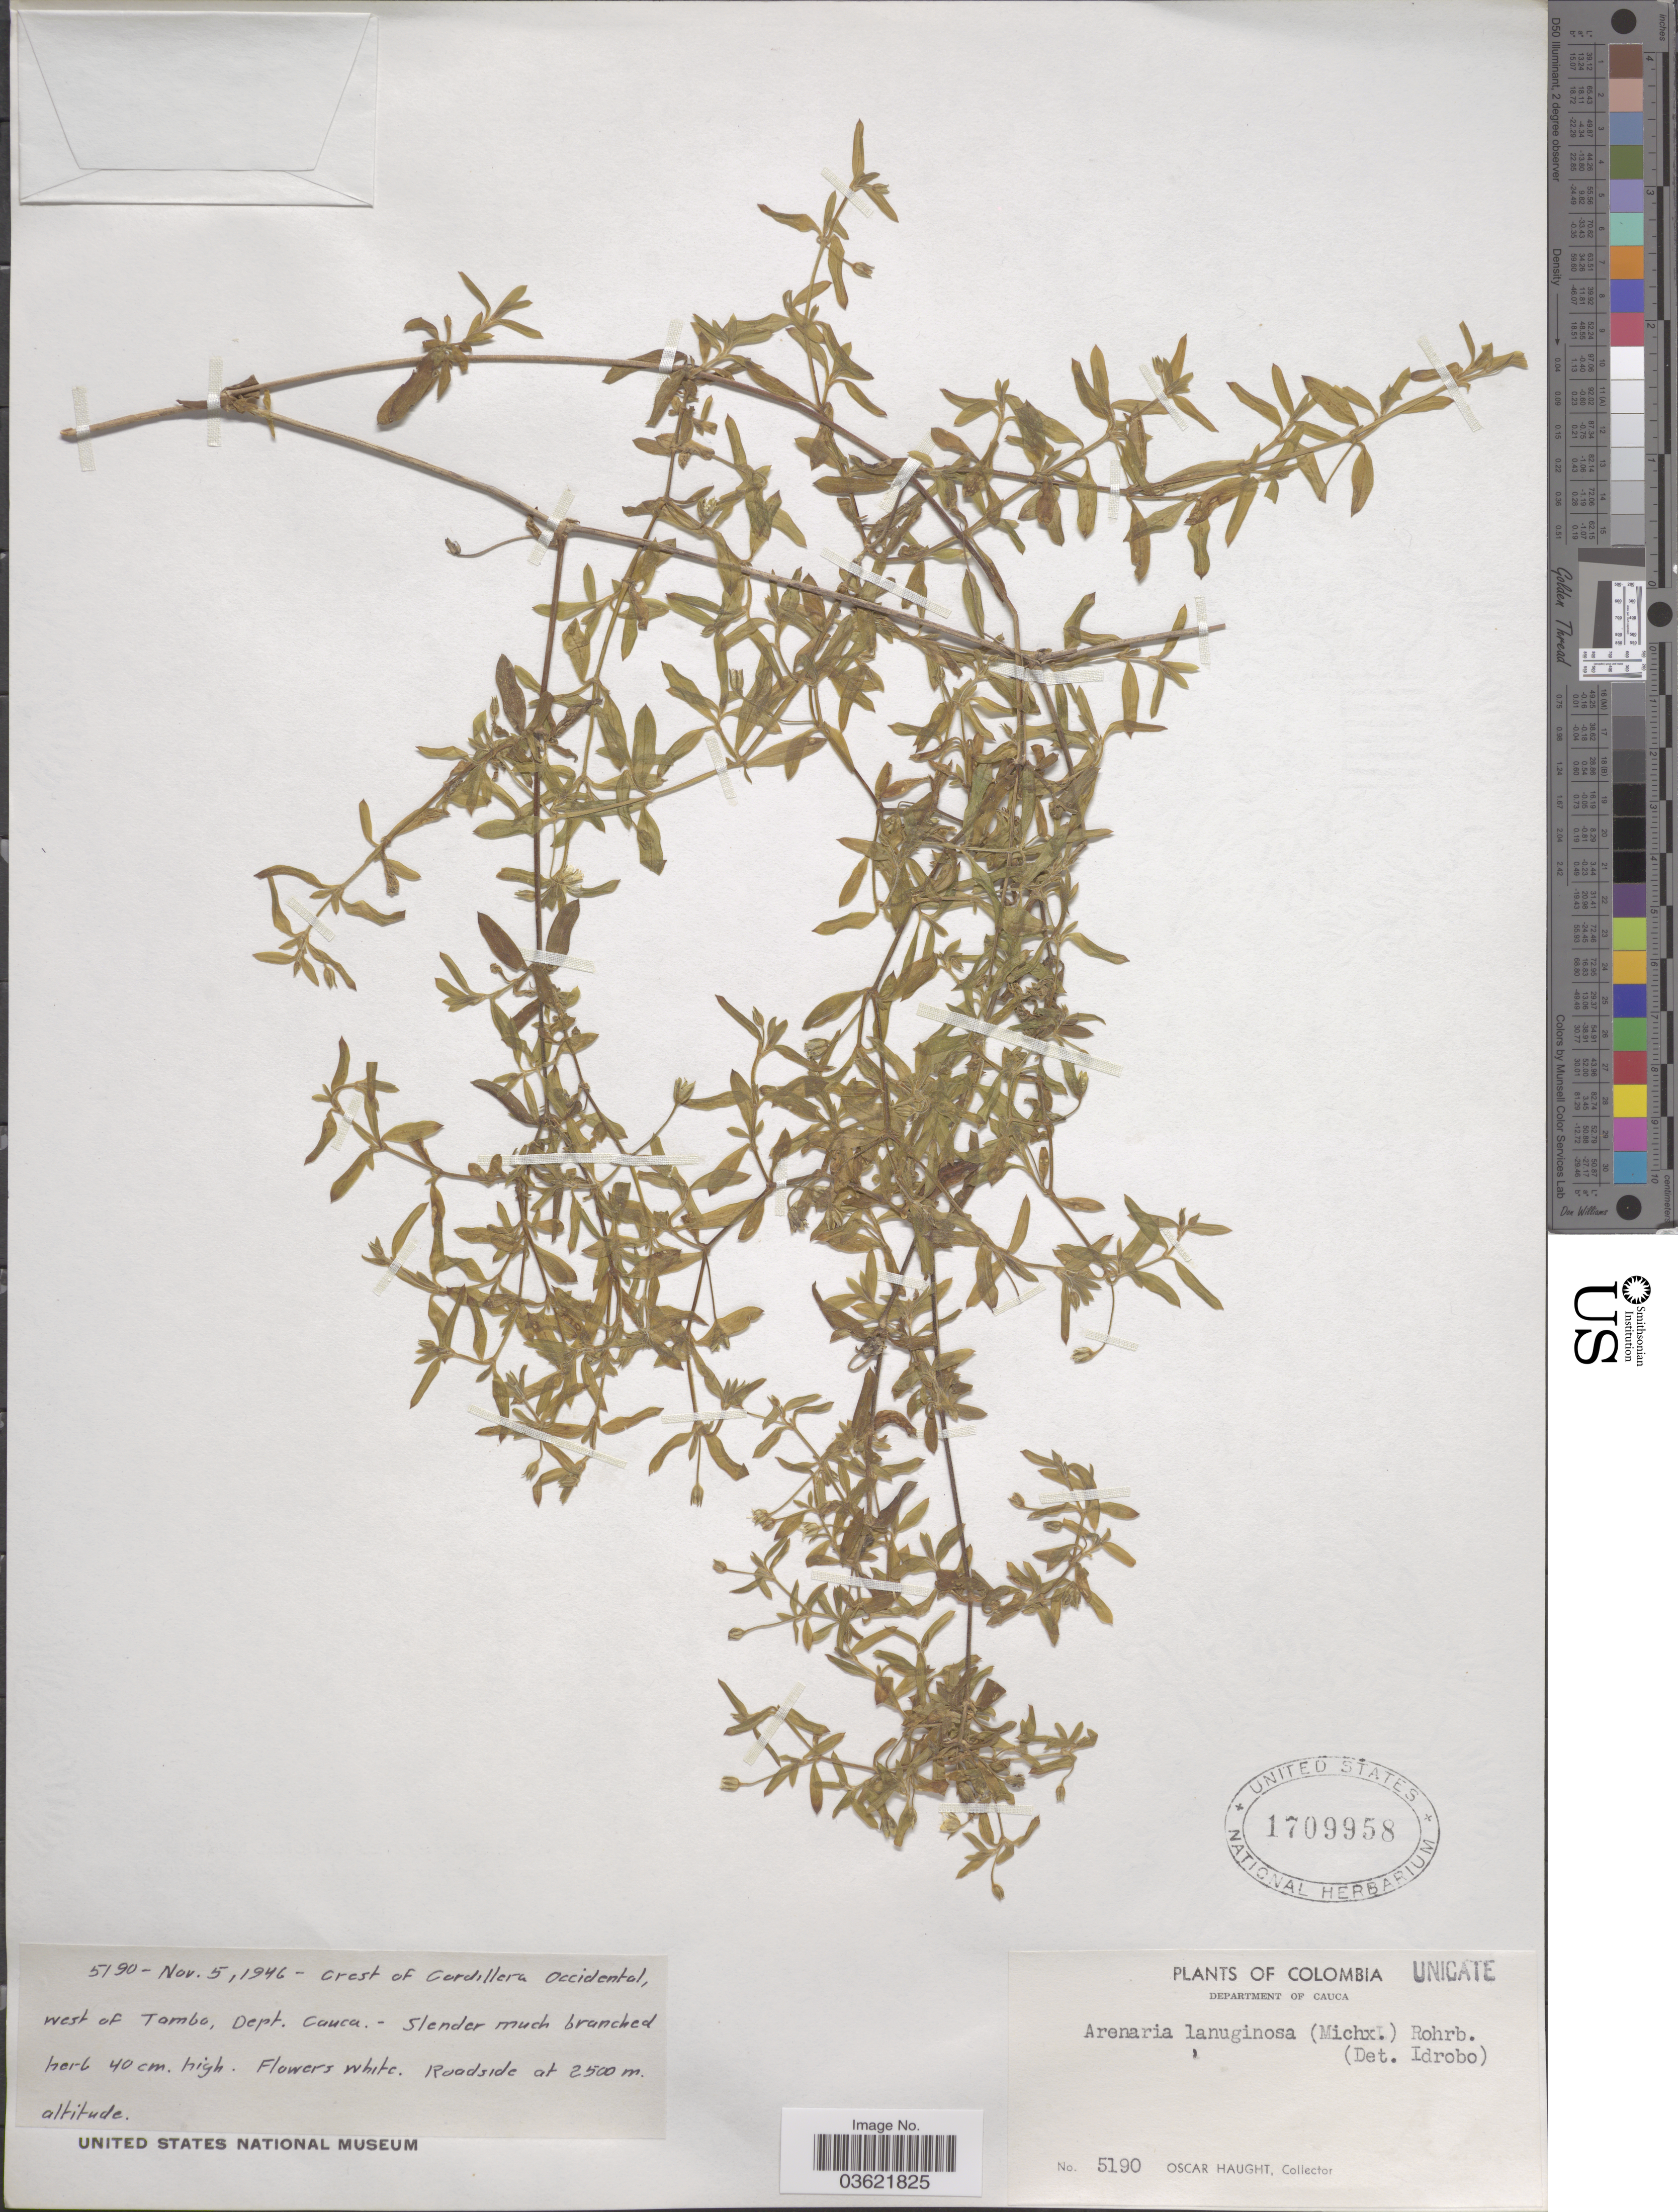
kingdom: Plantae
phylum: Tracheophyta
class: Magnoliopsida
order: Caryophyllales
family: Caryophyllaceae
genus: Arenaria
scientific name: Arenaria lanuginosa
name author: (Michx.) Rohrb.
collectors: O. Haught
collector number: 5190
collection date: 1946-11-05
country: Colombia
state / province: Cauca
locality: Department of Cauca. Crest of Cordillera Occidental, west of Tombo, Dept. Cauca.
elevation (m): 2500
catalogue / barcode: US 1709958